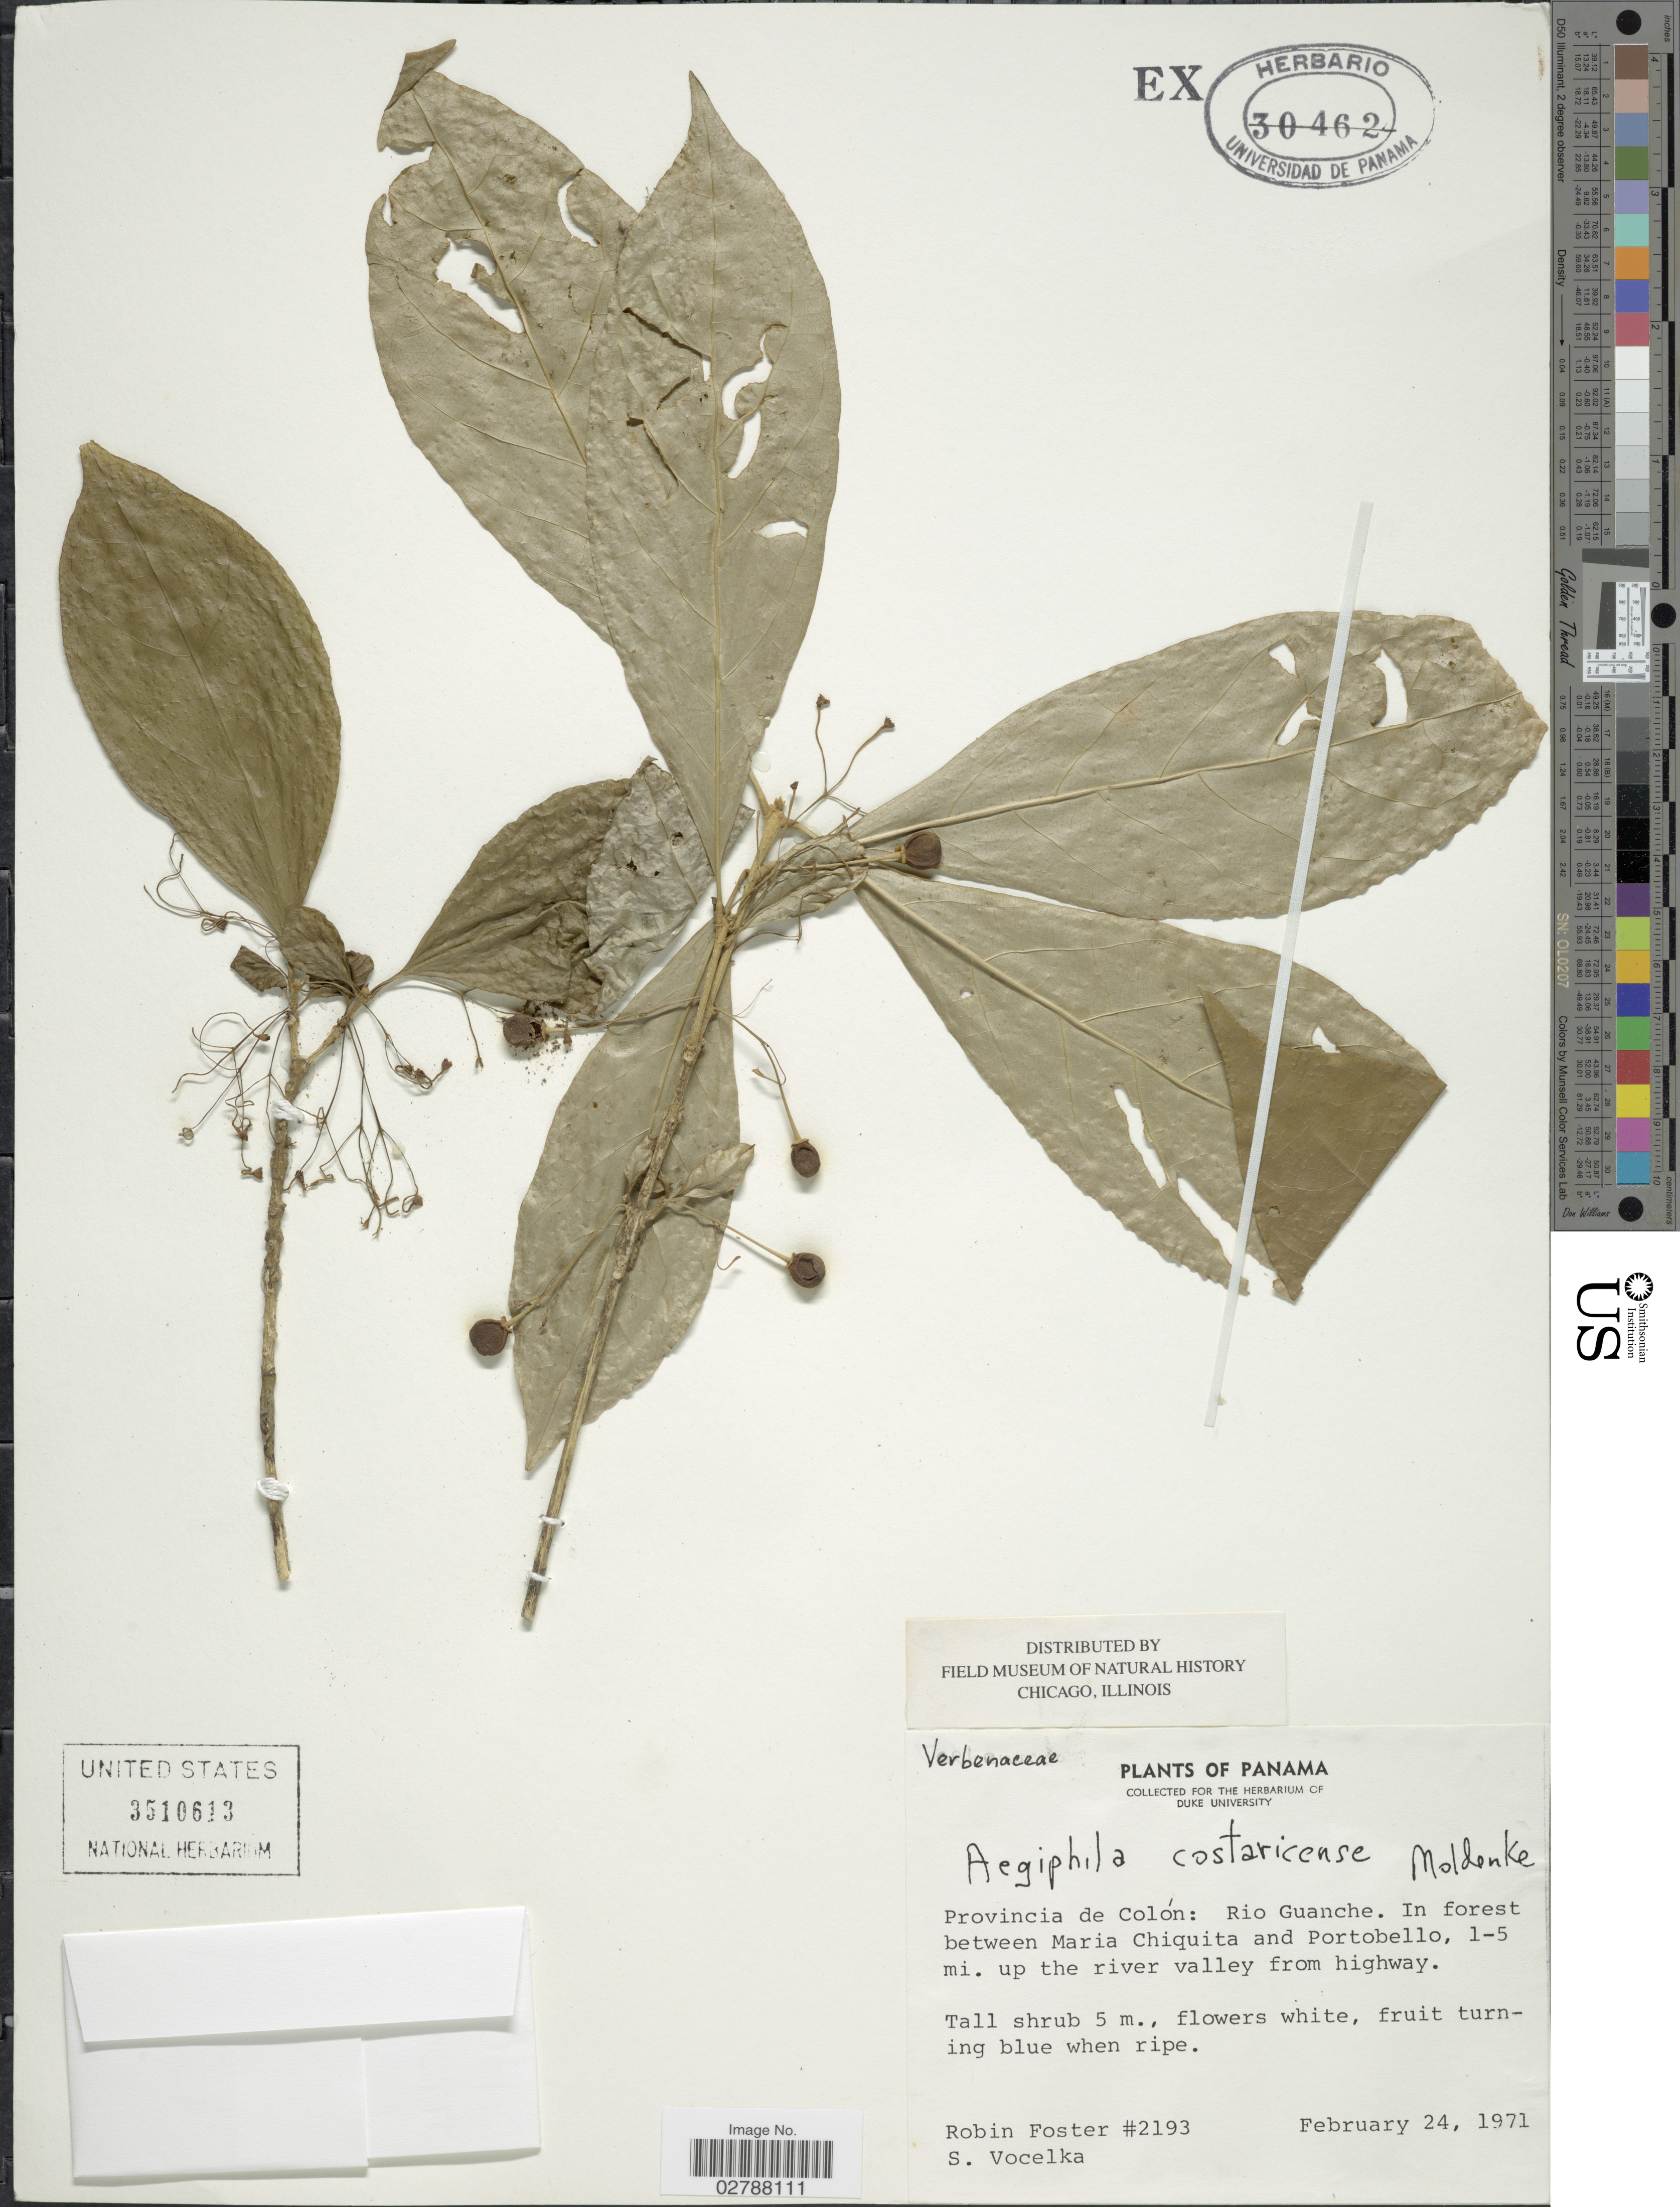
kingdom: Plantae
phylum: Tracheophyta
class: Magnoliopsida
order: Lamiales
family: Lamiaceae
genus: Aegiphila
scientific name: Aegiphila costaricensis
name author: Moldenke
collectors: R. B. Foster & S. Vocelka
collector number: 2193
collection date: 1971-02-24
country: Panama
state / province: Colón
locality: Provincia de Colón: Rio Gaunche. In forest between Maria Chiquita and Portobello, 1-5 mi. up the river valley from highway.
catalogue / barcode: US 3510613